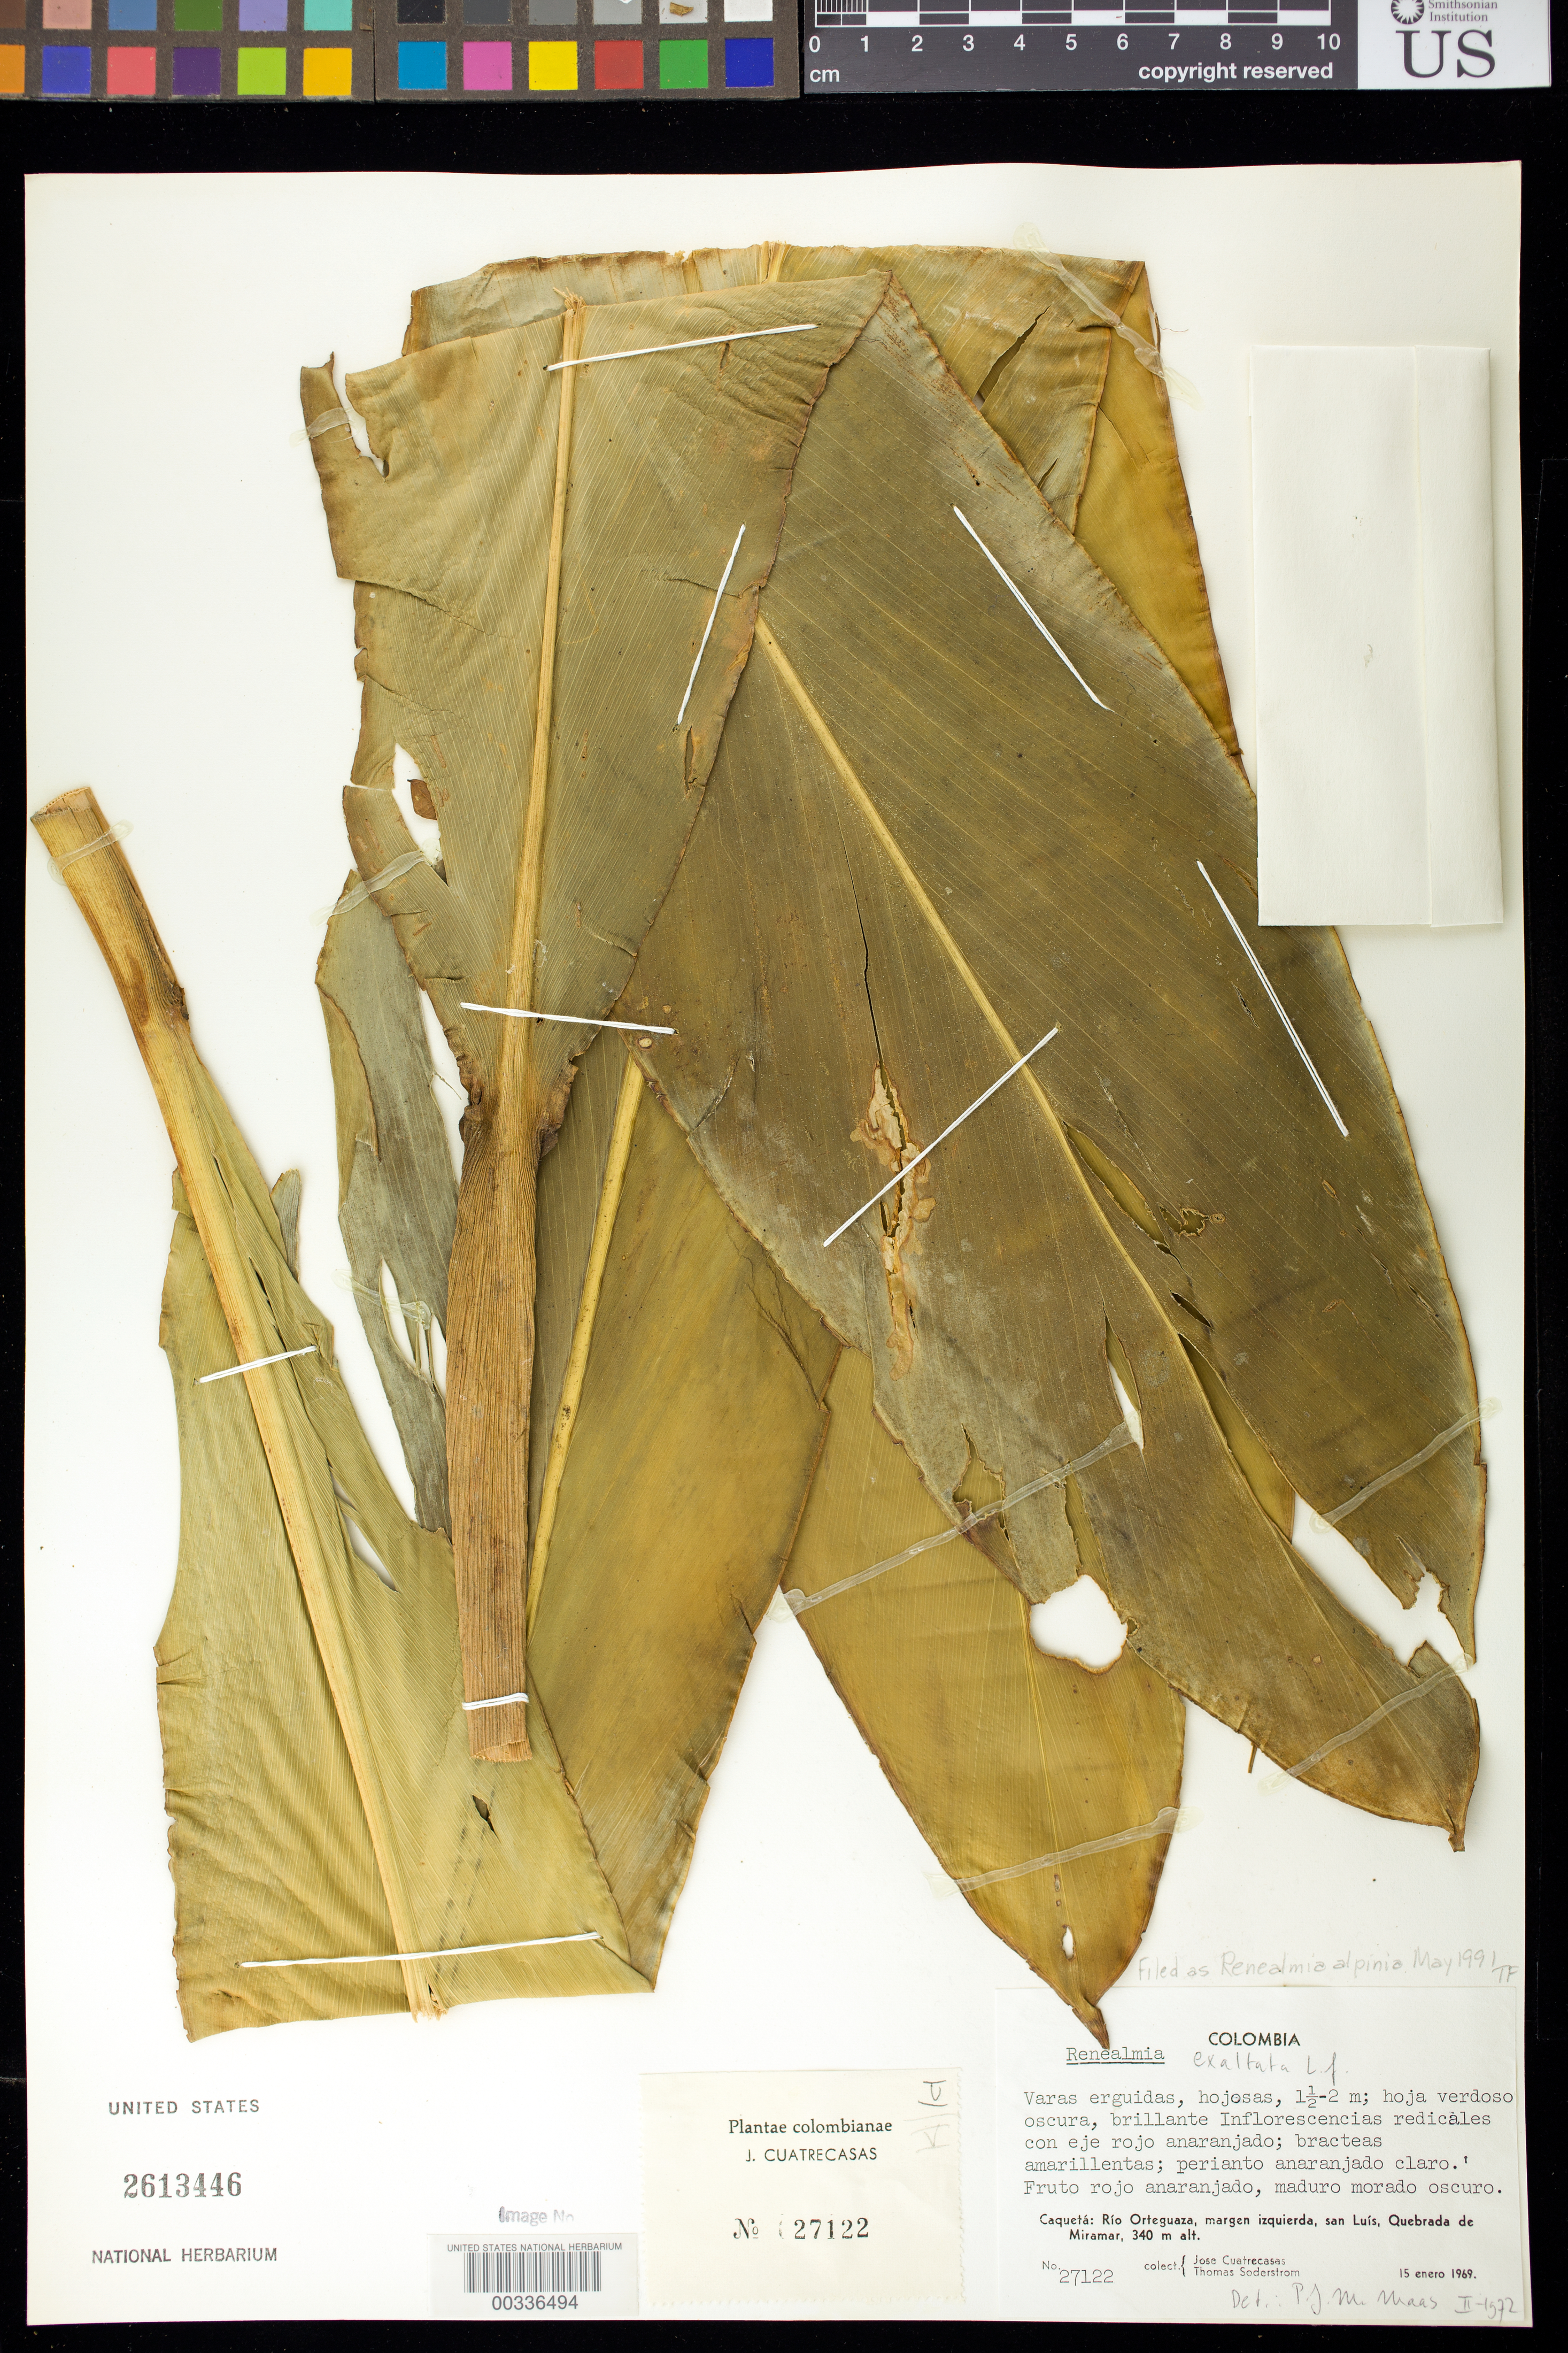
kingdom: Plantae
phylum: Tracheophyta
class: Liliopsida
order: Zingiberales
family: Zingiberaceae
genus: Renealmia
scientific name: Renealmia alpinia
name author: (Rottb.) Maas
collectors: J. Cuatrecasas & T. R. Soderstrom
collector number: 27122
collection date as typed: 15 Jan 1969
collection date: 1969-01-15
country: Colombia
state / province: Caquetá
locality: Rio Ortequaza, Margen Izquierda, San Luis, Quebrada de Miramar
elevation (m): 340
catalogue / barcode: US 2613446